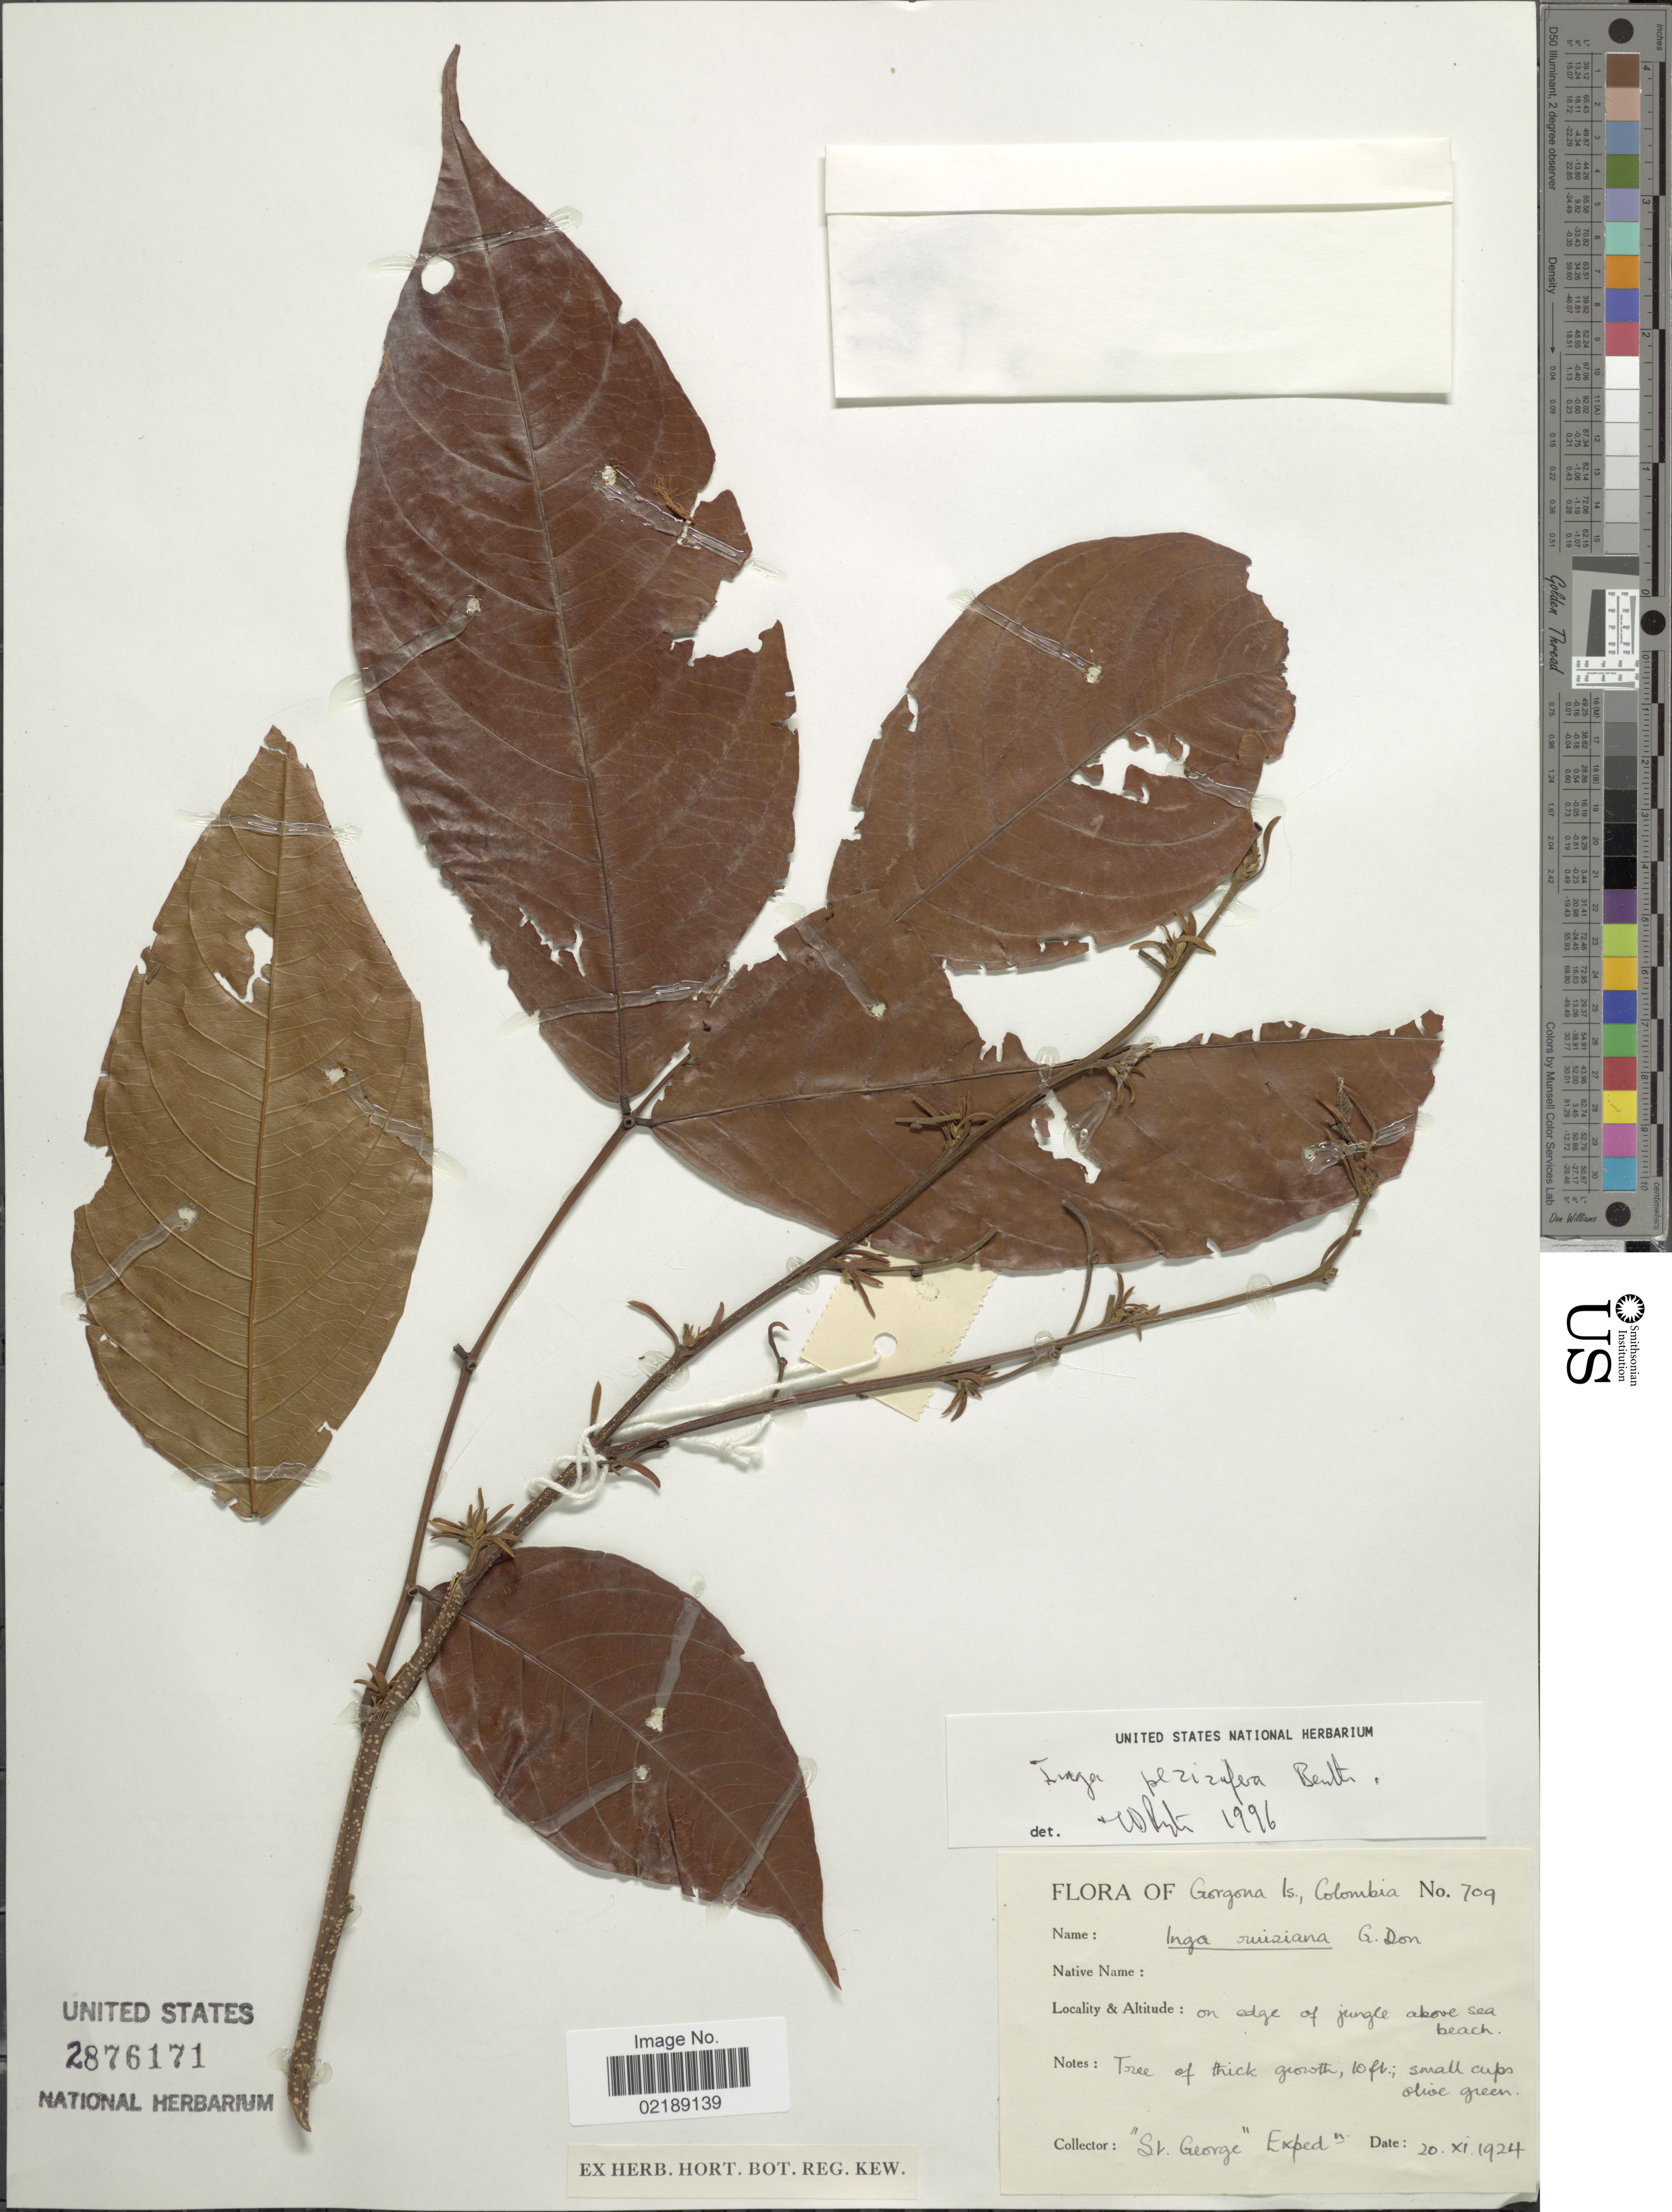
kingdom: Plantae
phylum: Tracheophyta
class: Magnoliopsida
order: Fabales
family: Fabaceae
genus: Inga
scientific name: Inga pezizifera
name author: Benth.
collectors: St. George Exped.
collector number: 709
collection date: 1924-11-20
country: Colombia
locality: Gorgona Is.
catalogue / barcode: US 2876171